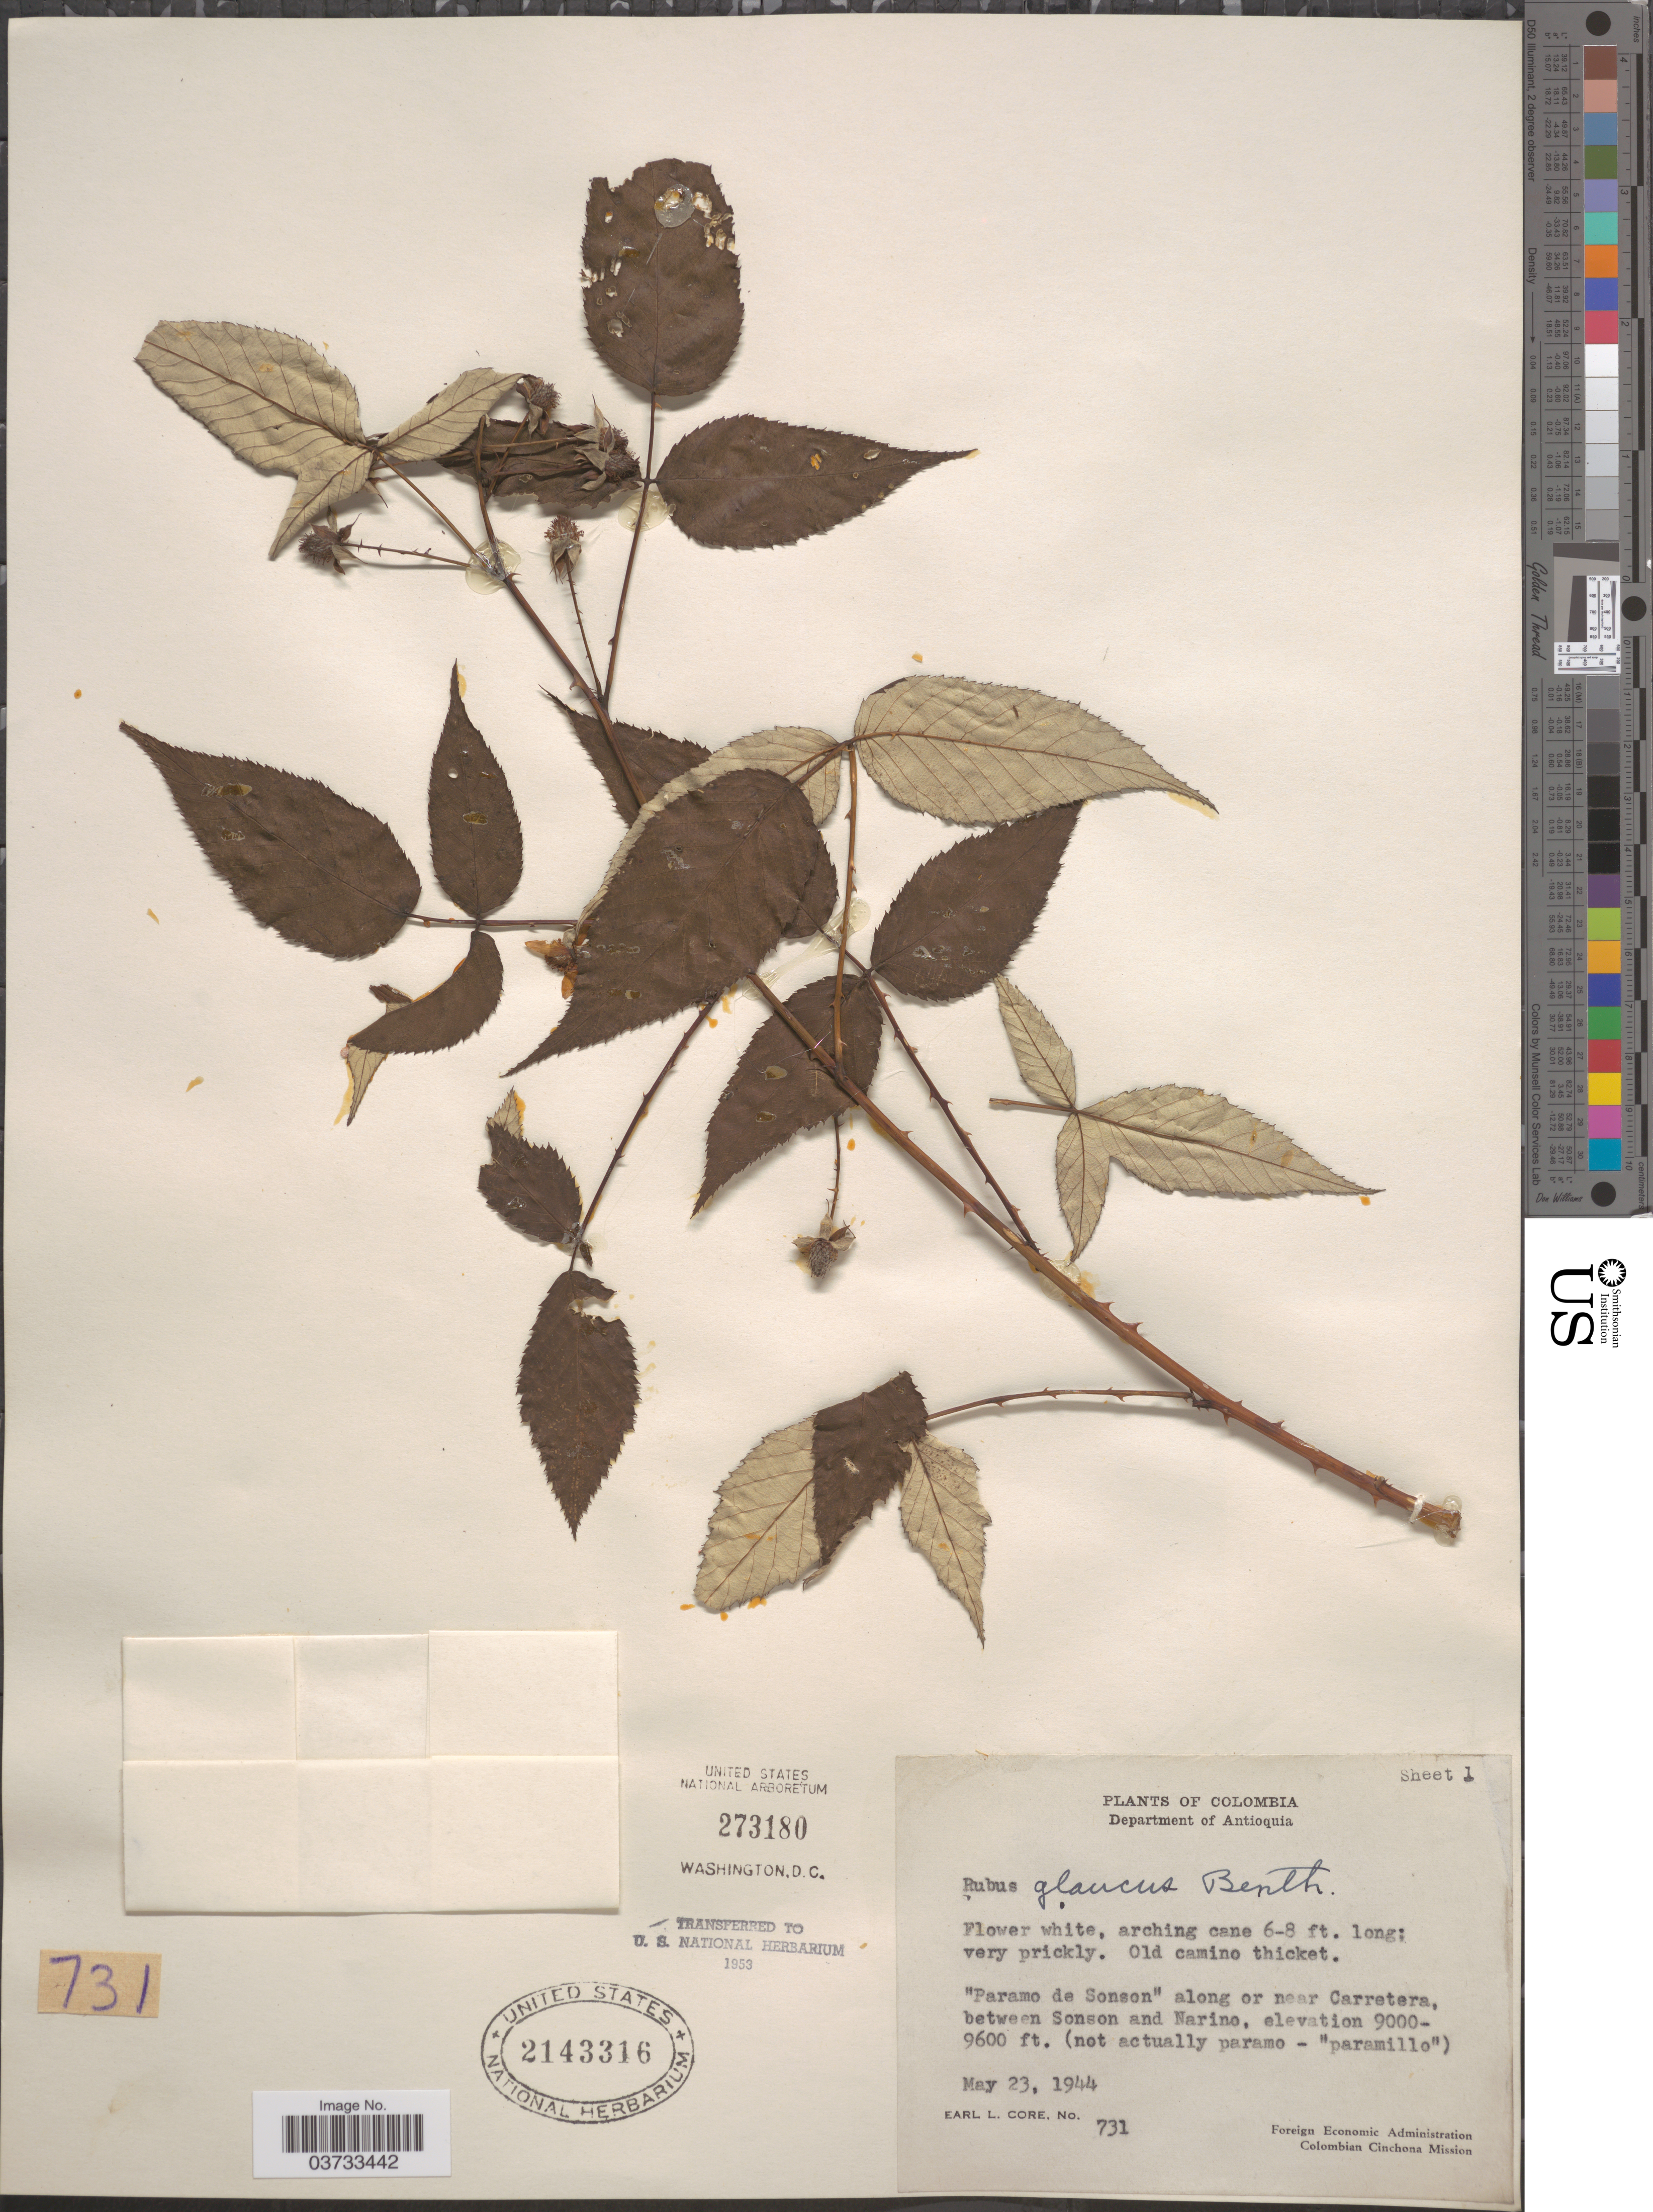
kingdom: Plantae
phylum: Tracheophyta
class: Magnoliopsida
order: Rosales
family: Rosaceae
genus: Rubus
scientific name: Rubus glaucus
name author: Benth.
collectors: E. L. Core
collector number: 731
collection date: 1944-05-23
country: Colombia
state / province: Antioquia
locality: Department of Antioquia. "Paramo de Sonson" along or near Carretera, between Sonson and Narino.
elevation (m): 2743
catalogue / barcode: US 2143316